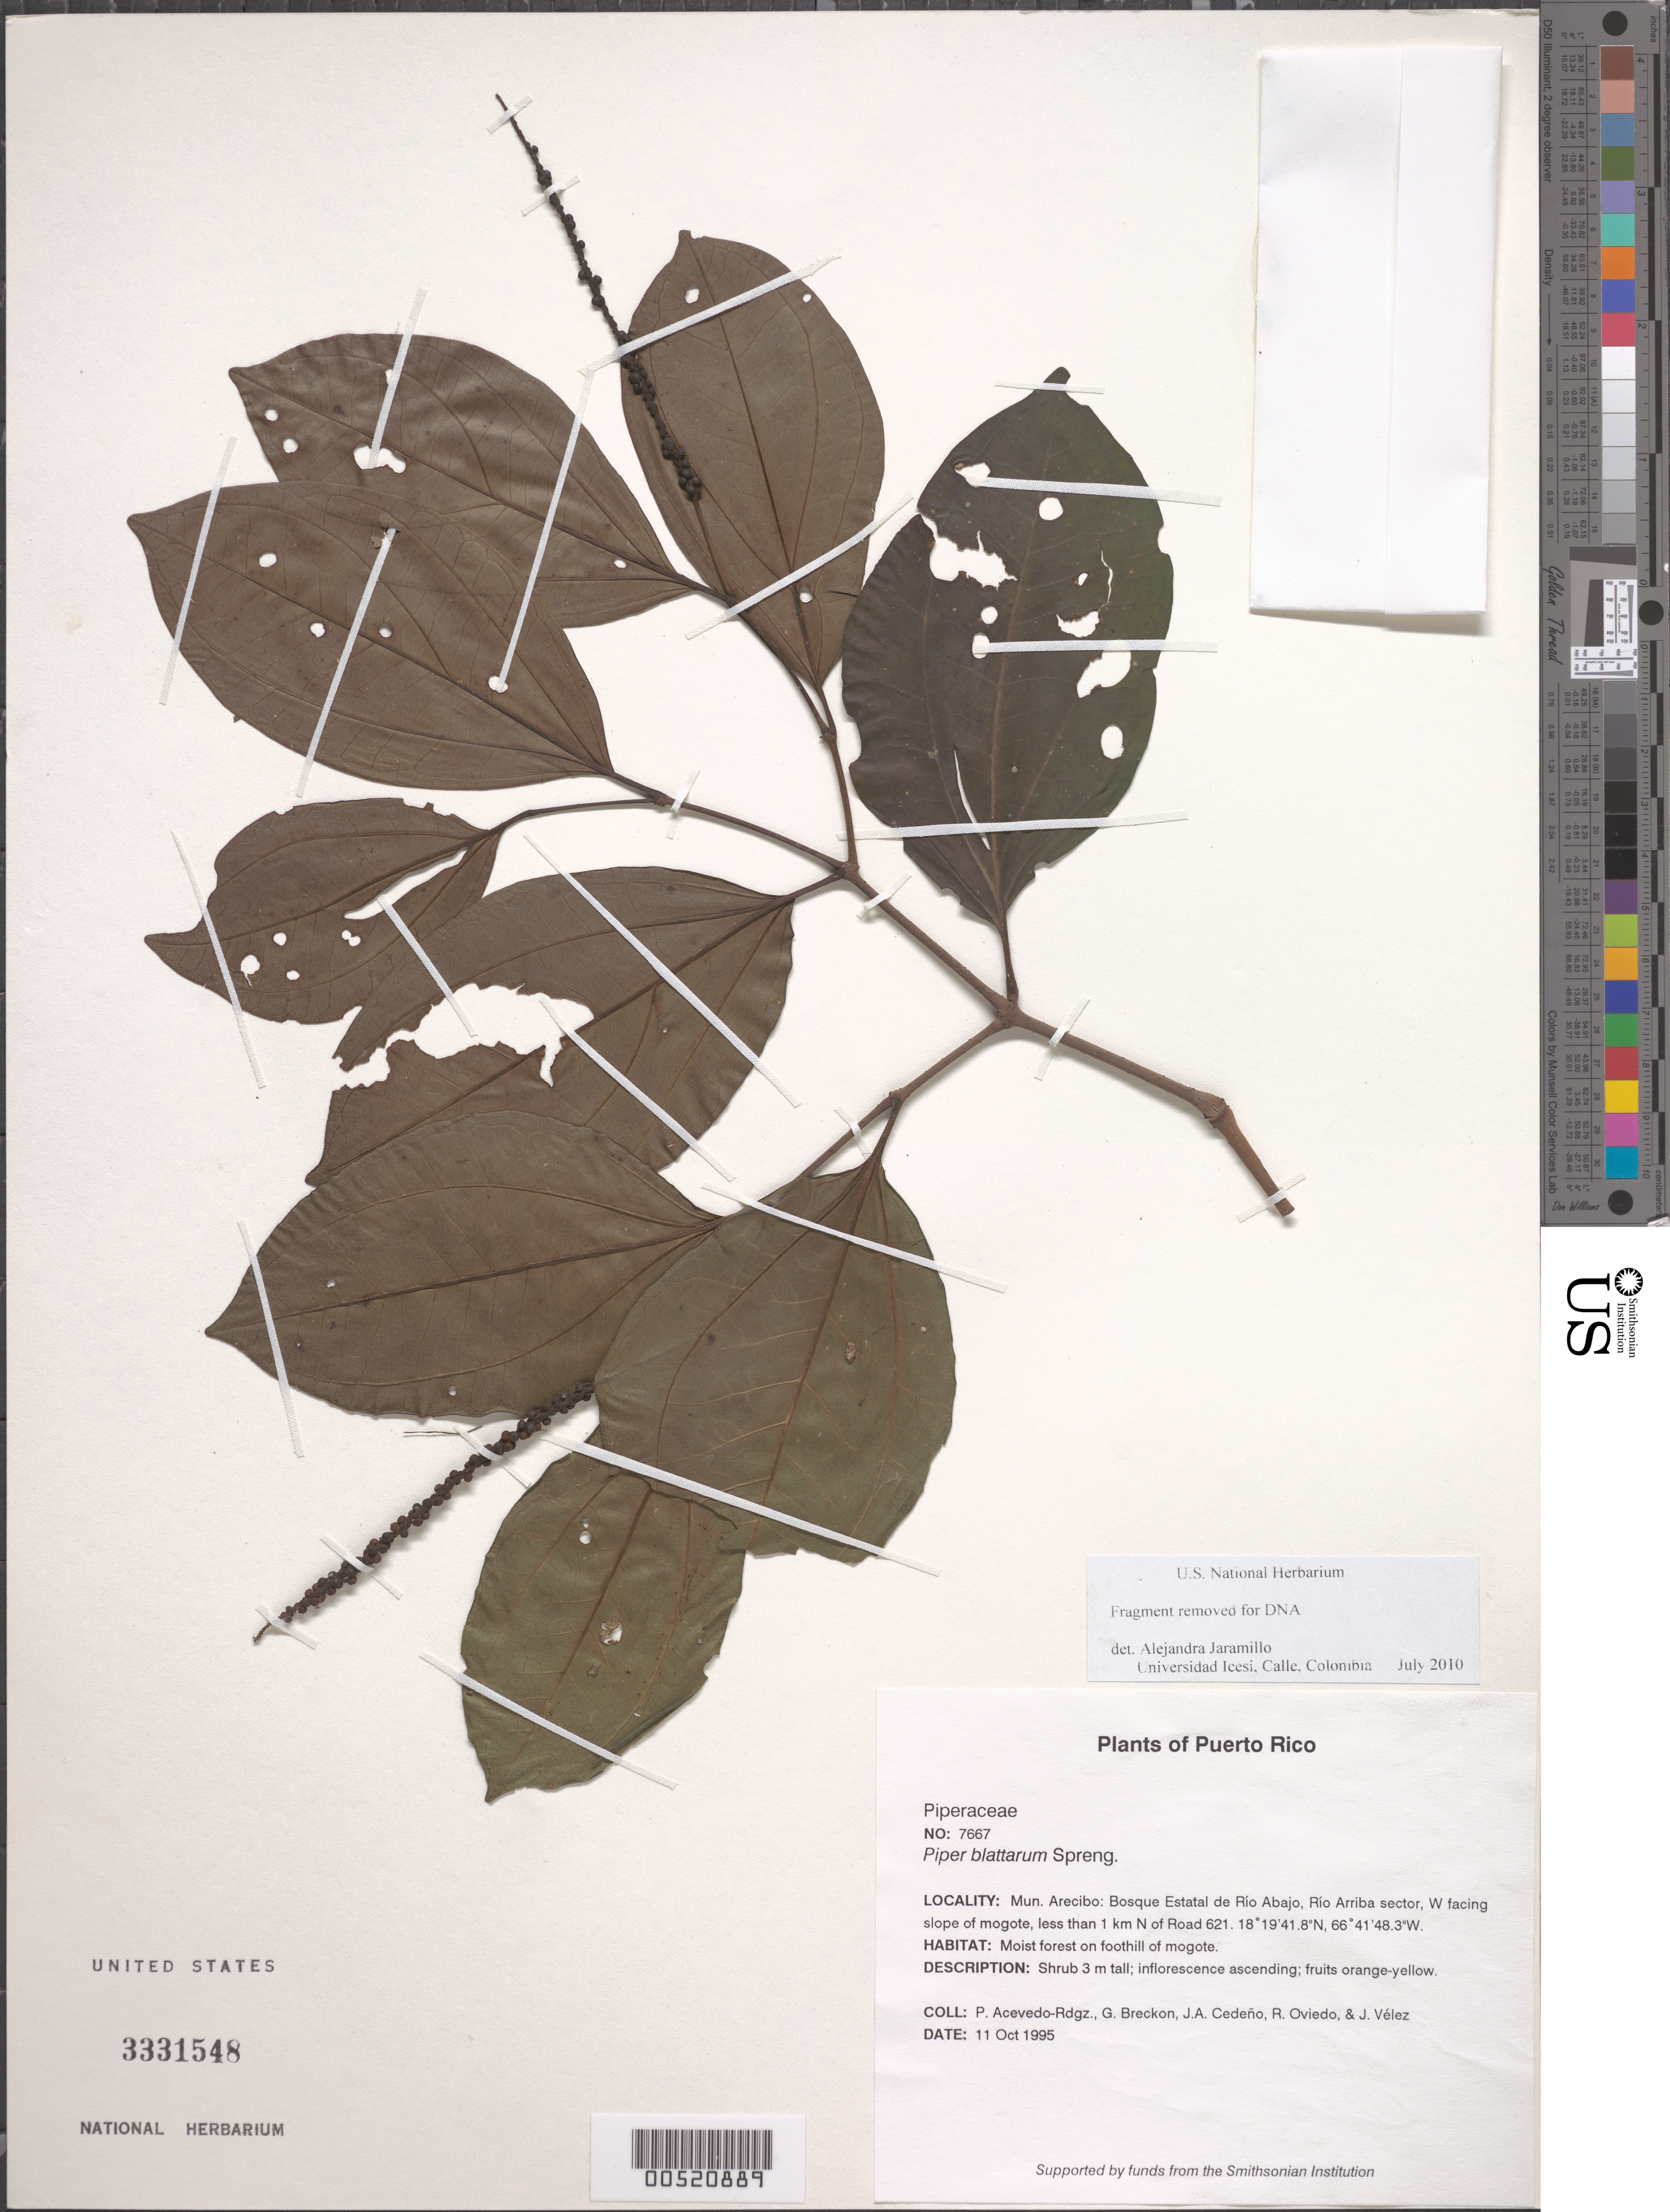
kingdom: Plantae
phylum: Tracheophyta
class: Magnoliopsida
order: Piperales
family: Piperaceae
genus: Piper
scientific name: Piper blattarum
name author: Spreng.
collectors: P. Acevedo-Rodr., G. J. Breckon, J. A. Cedeño M., R. Oviedo & J. Vélez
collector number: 7667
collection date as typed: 11 Oct 1995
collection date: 1995-10-11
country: Puerto Rico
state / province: Arecibo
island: Puerto Rico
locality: Arecibo; Bosque de Río Abajo, Río Arriba sector, W facing slope of mogote, less than 1 km N of Road 621.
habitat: Moist forest on foothill of mogote.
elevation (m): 300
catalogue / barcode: US 3331548